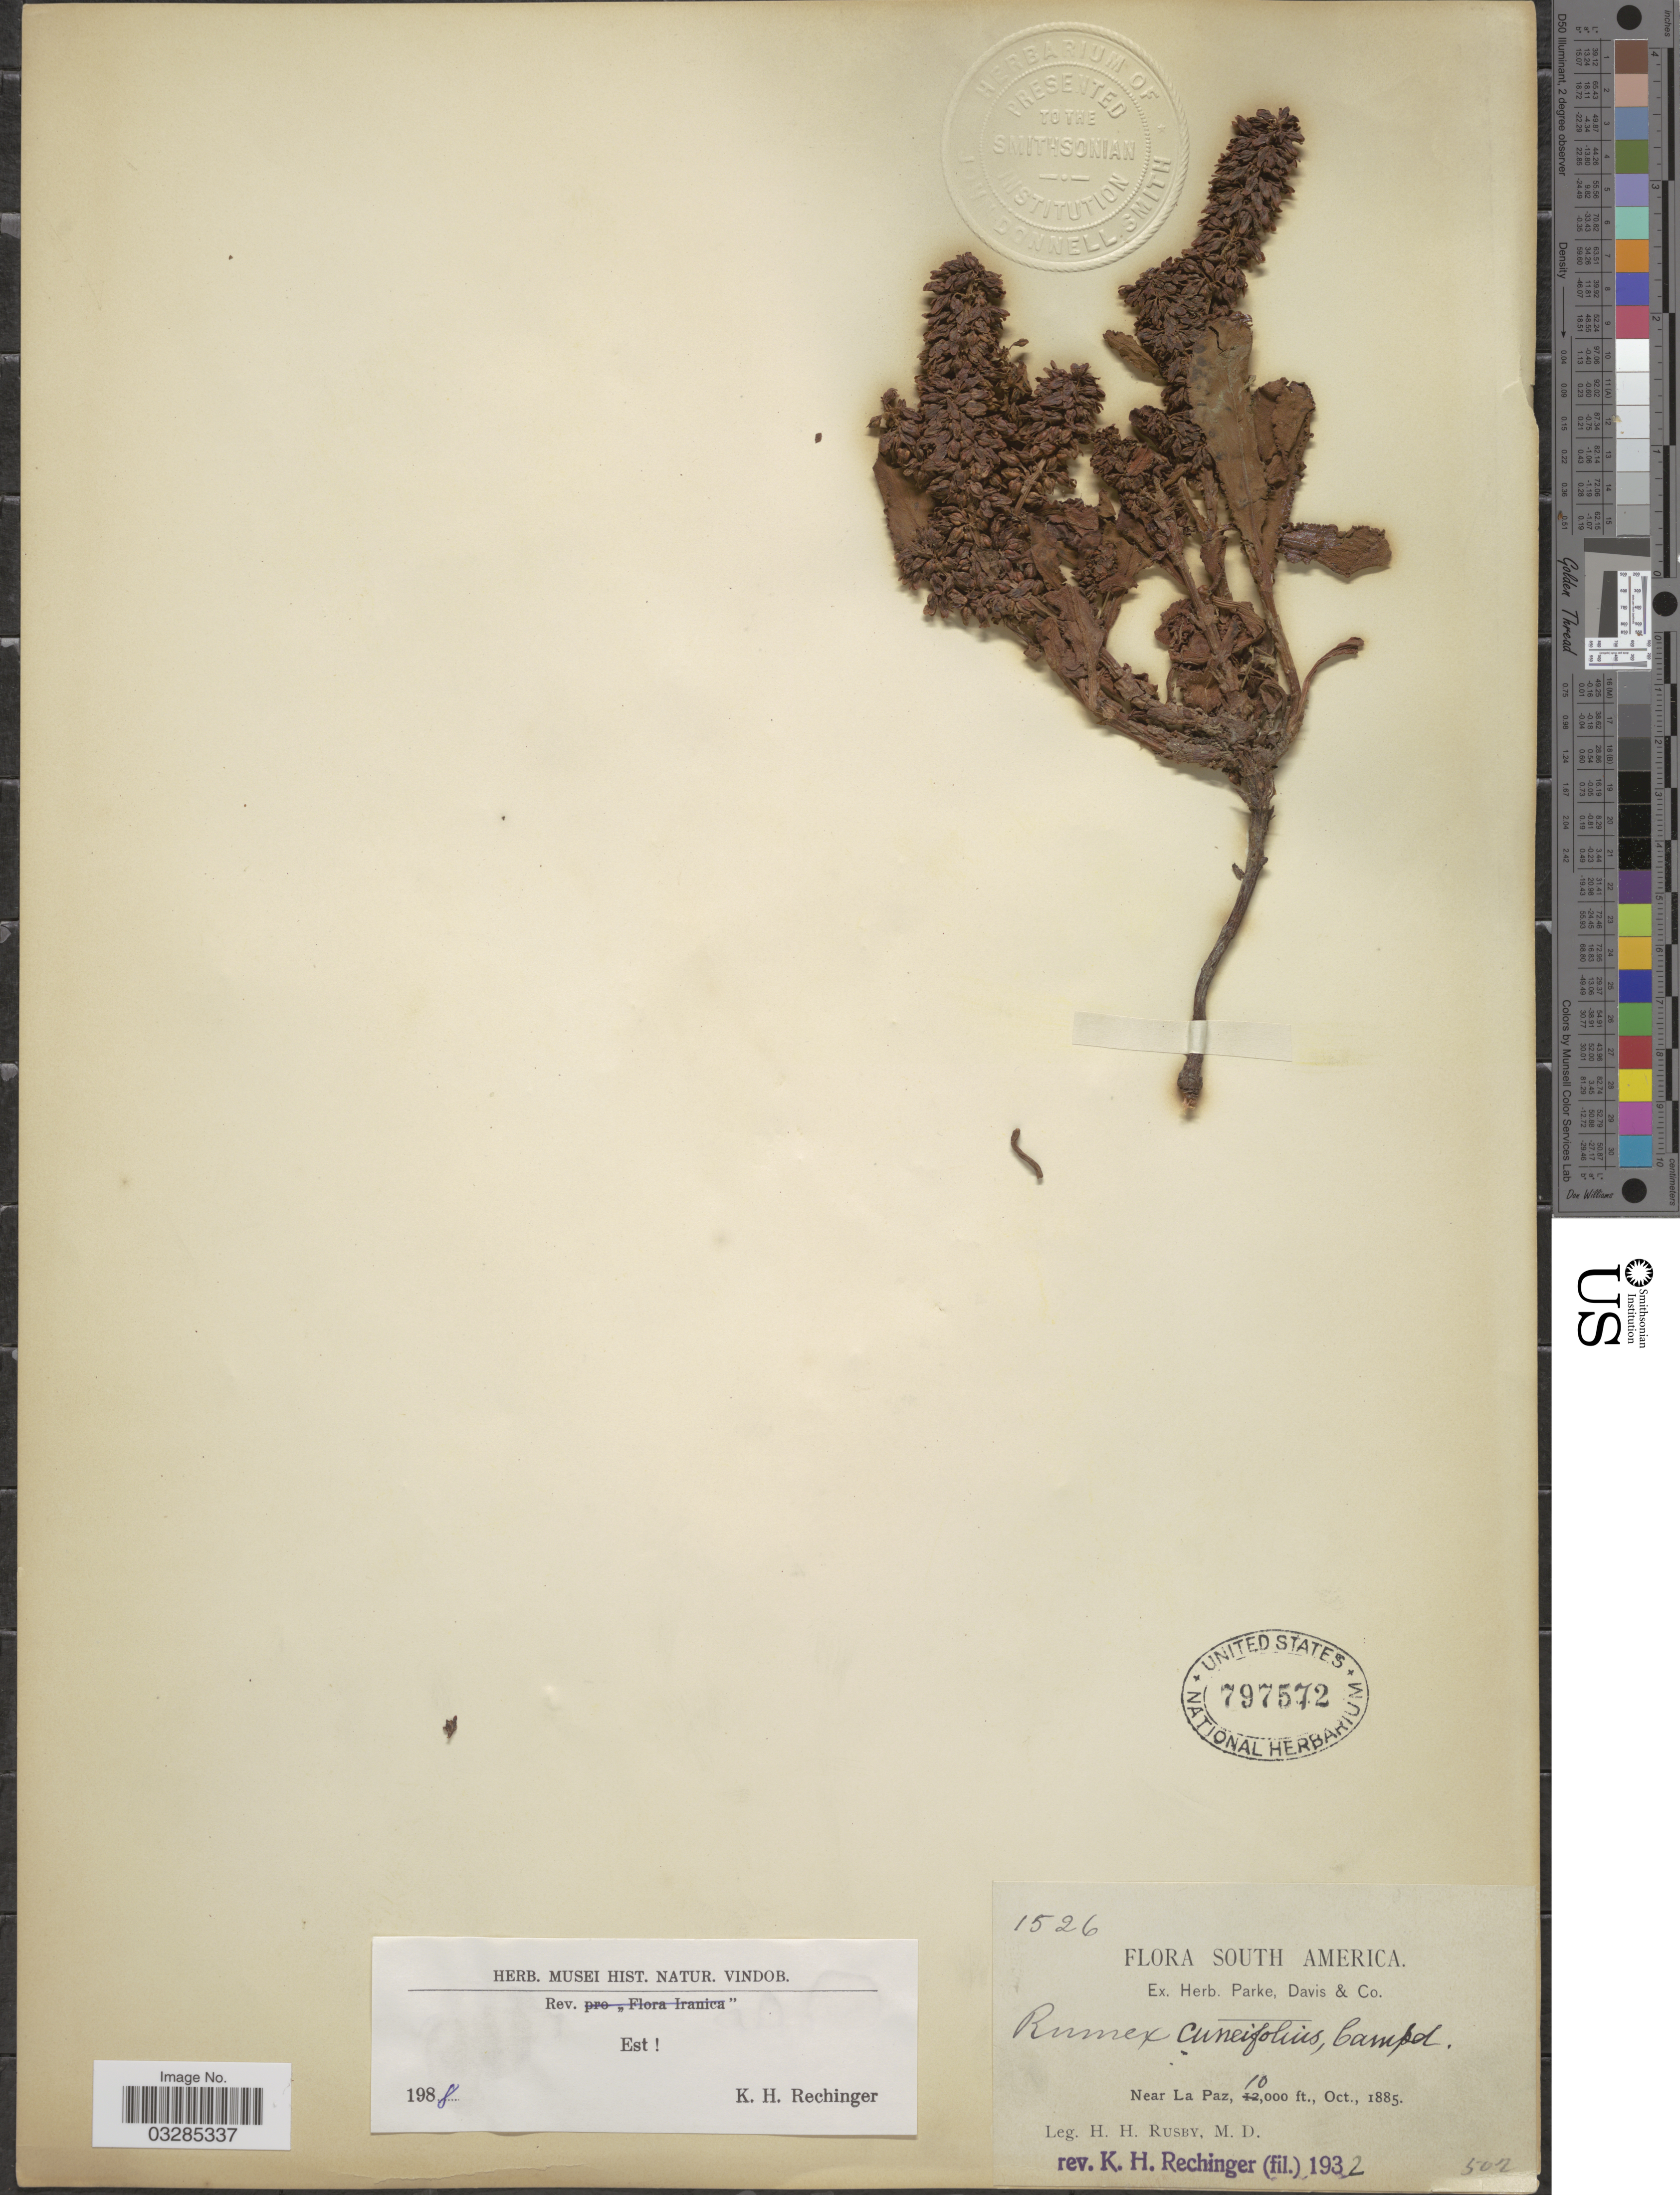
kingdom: Plantae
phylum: Tracheophyta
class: Magnoliopsida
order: Caryophyllales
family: Polygonaceae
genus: Rumex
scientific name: Rumex cuneifolius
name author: Campd.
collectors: H. H. Rusby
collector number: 1526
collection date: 1885-10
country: Bolivia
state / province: La Paz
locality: Near La Paz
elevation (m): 3048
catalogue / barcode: US 797572